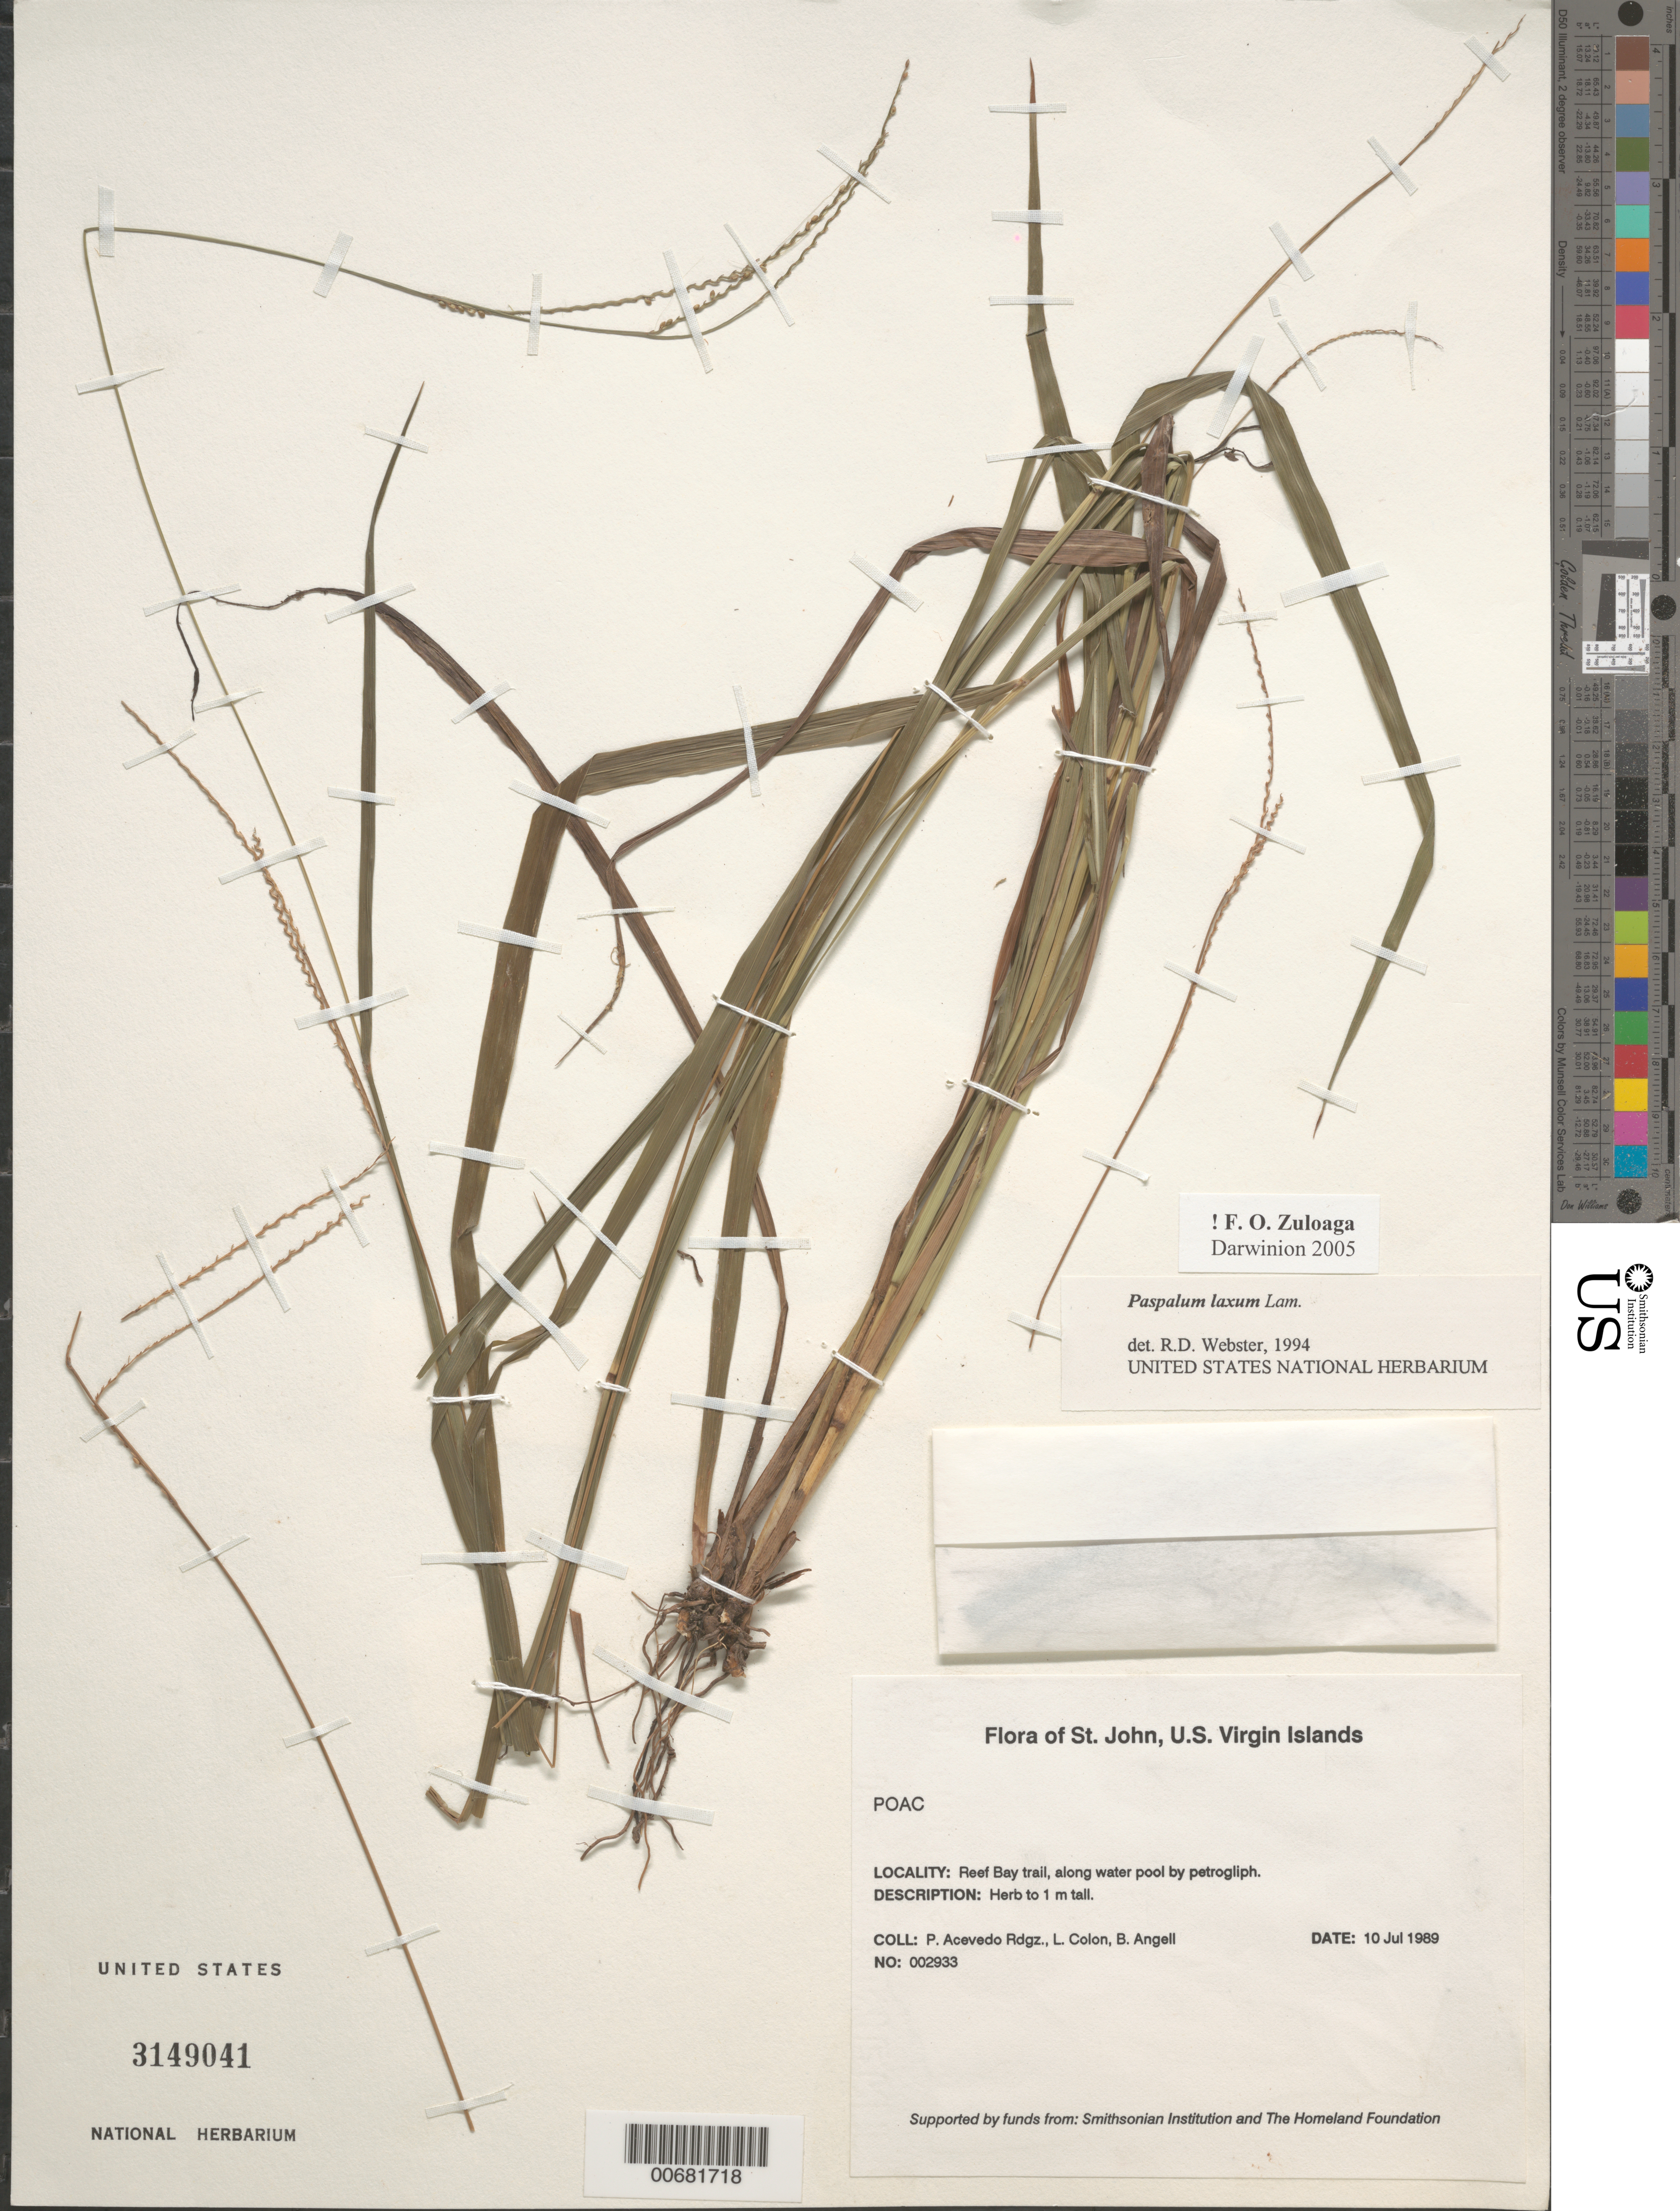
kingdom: Plantae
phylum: Tracheophyta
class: Liliopsida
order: Poales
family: Poaceae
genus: Paspalum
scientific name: Paspalum laxum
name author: Lam.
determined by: Webster, Robert D.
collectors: P. Acevedo-Rodr., L. Colon & Bobbi Angell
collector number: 2933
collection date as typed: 10 Jul 1989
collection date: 1989-07-10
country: U.S. Virgin Islands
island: St. John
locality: Reef Bay trail, along water pool by petrogliph.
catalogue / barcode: US 3149041